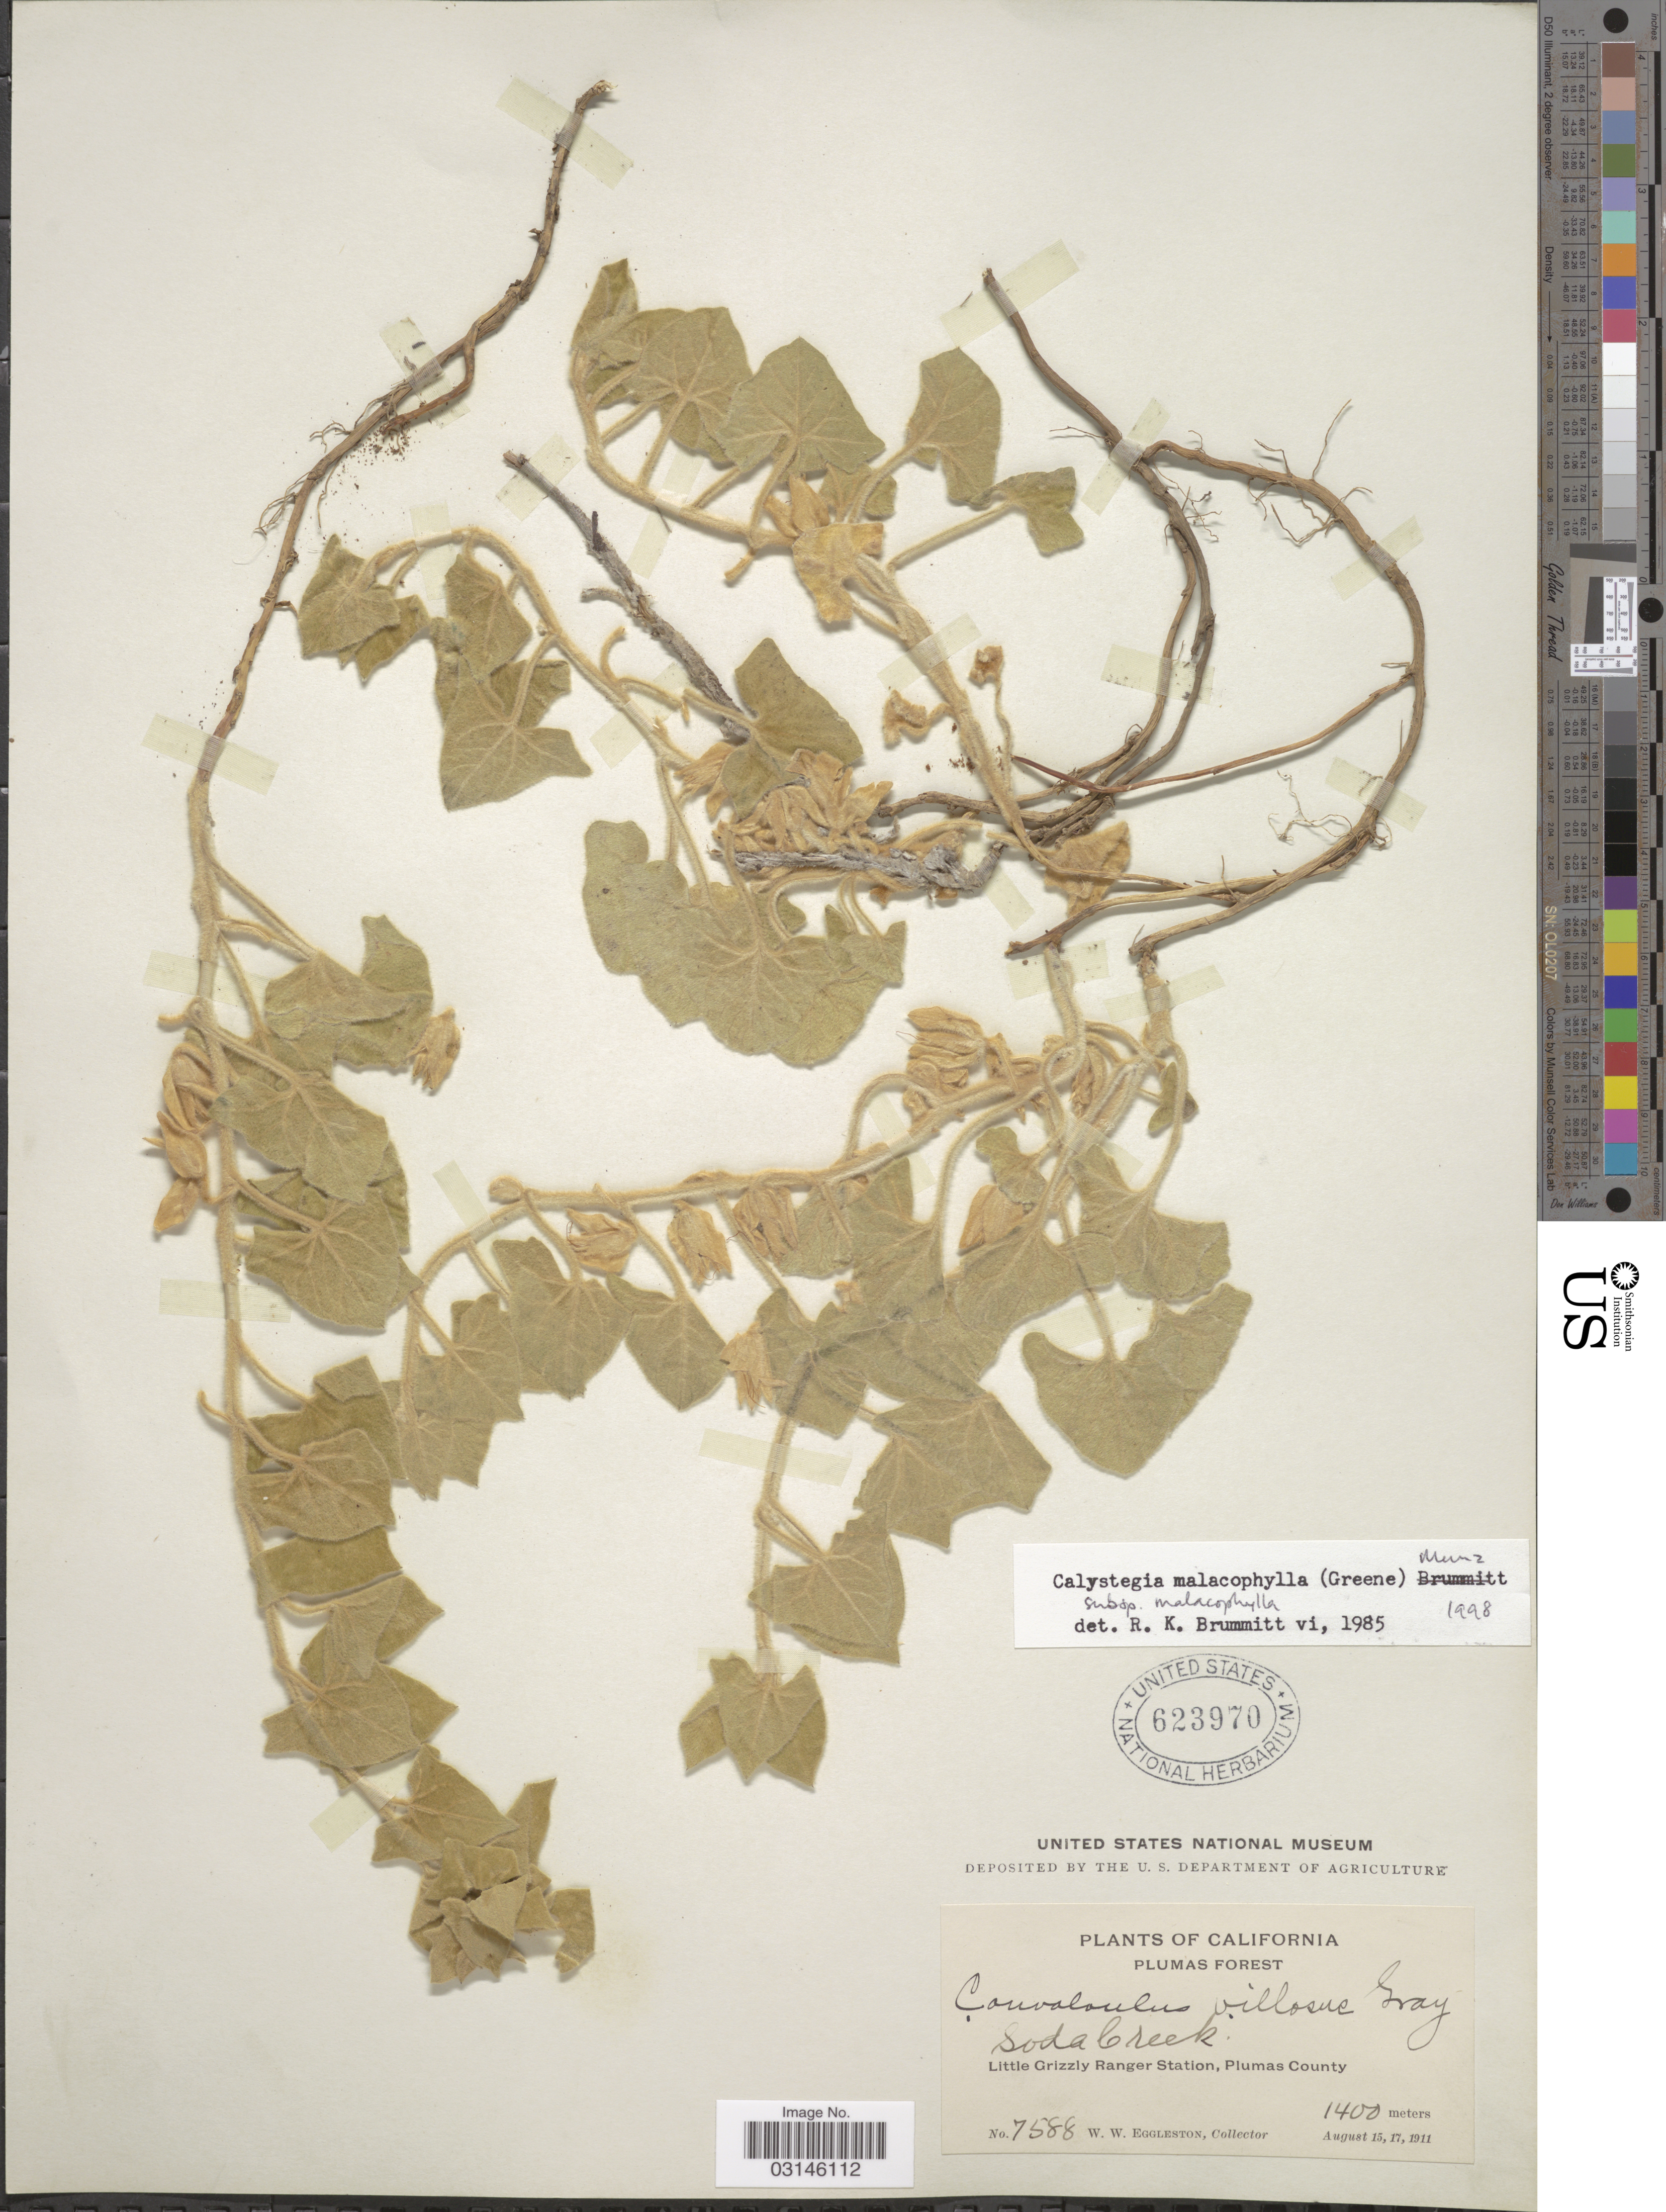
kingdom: Plantae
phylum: Tracheophyta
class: Magnoliopsida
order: Solanales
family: Convolvulaceae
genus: Calystegia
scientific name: Calystegia malacophylla subsp. malacophylla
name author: (Greene) Munz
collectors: W. W. Eggleston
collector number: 7588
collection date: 1911-08-15/1911-08-17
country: United States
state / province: California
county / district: Plumas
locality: Plumas Forest. Soda Creek. Little Grizzly Ranger Station, Plumas County.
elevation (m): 1400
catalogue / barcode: US 623970